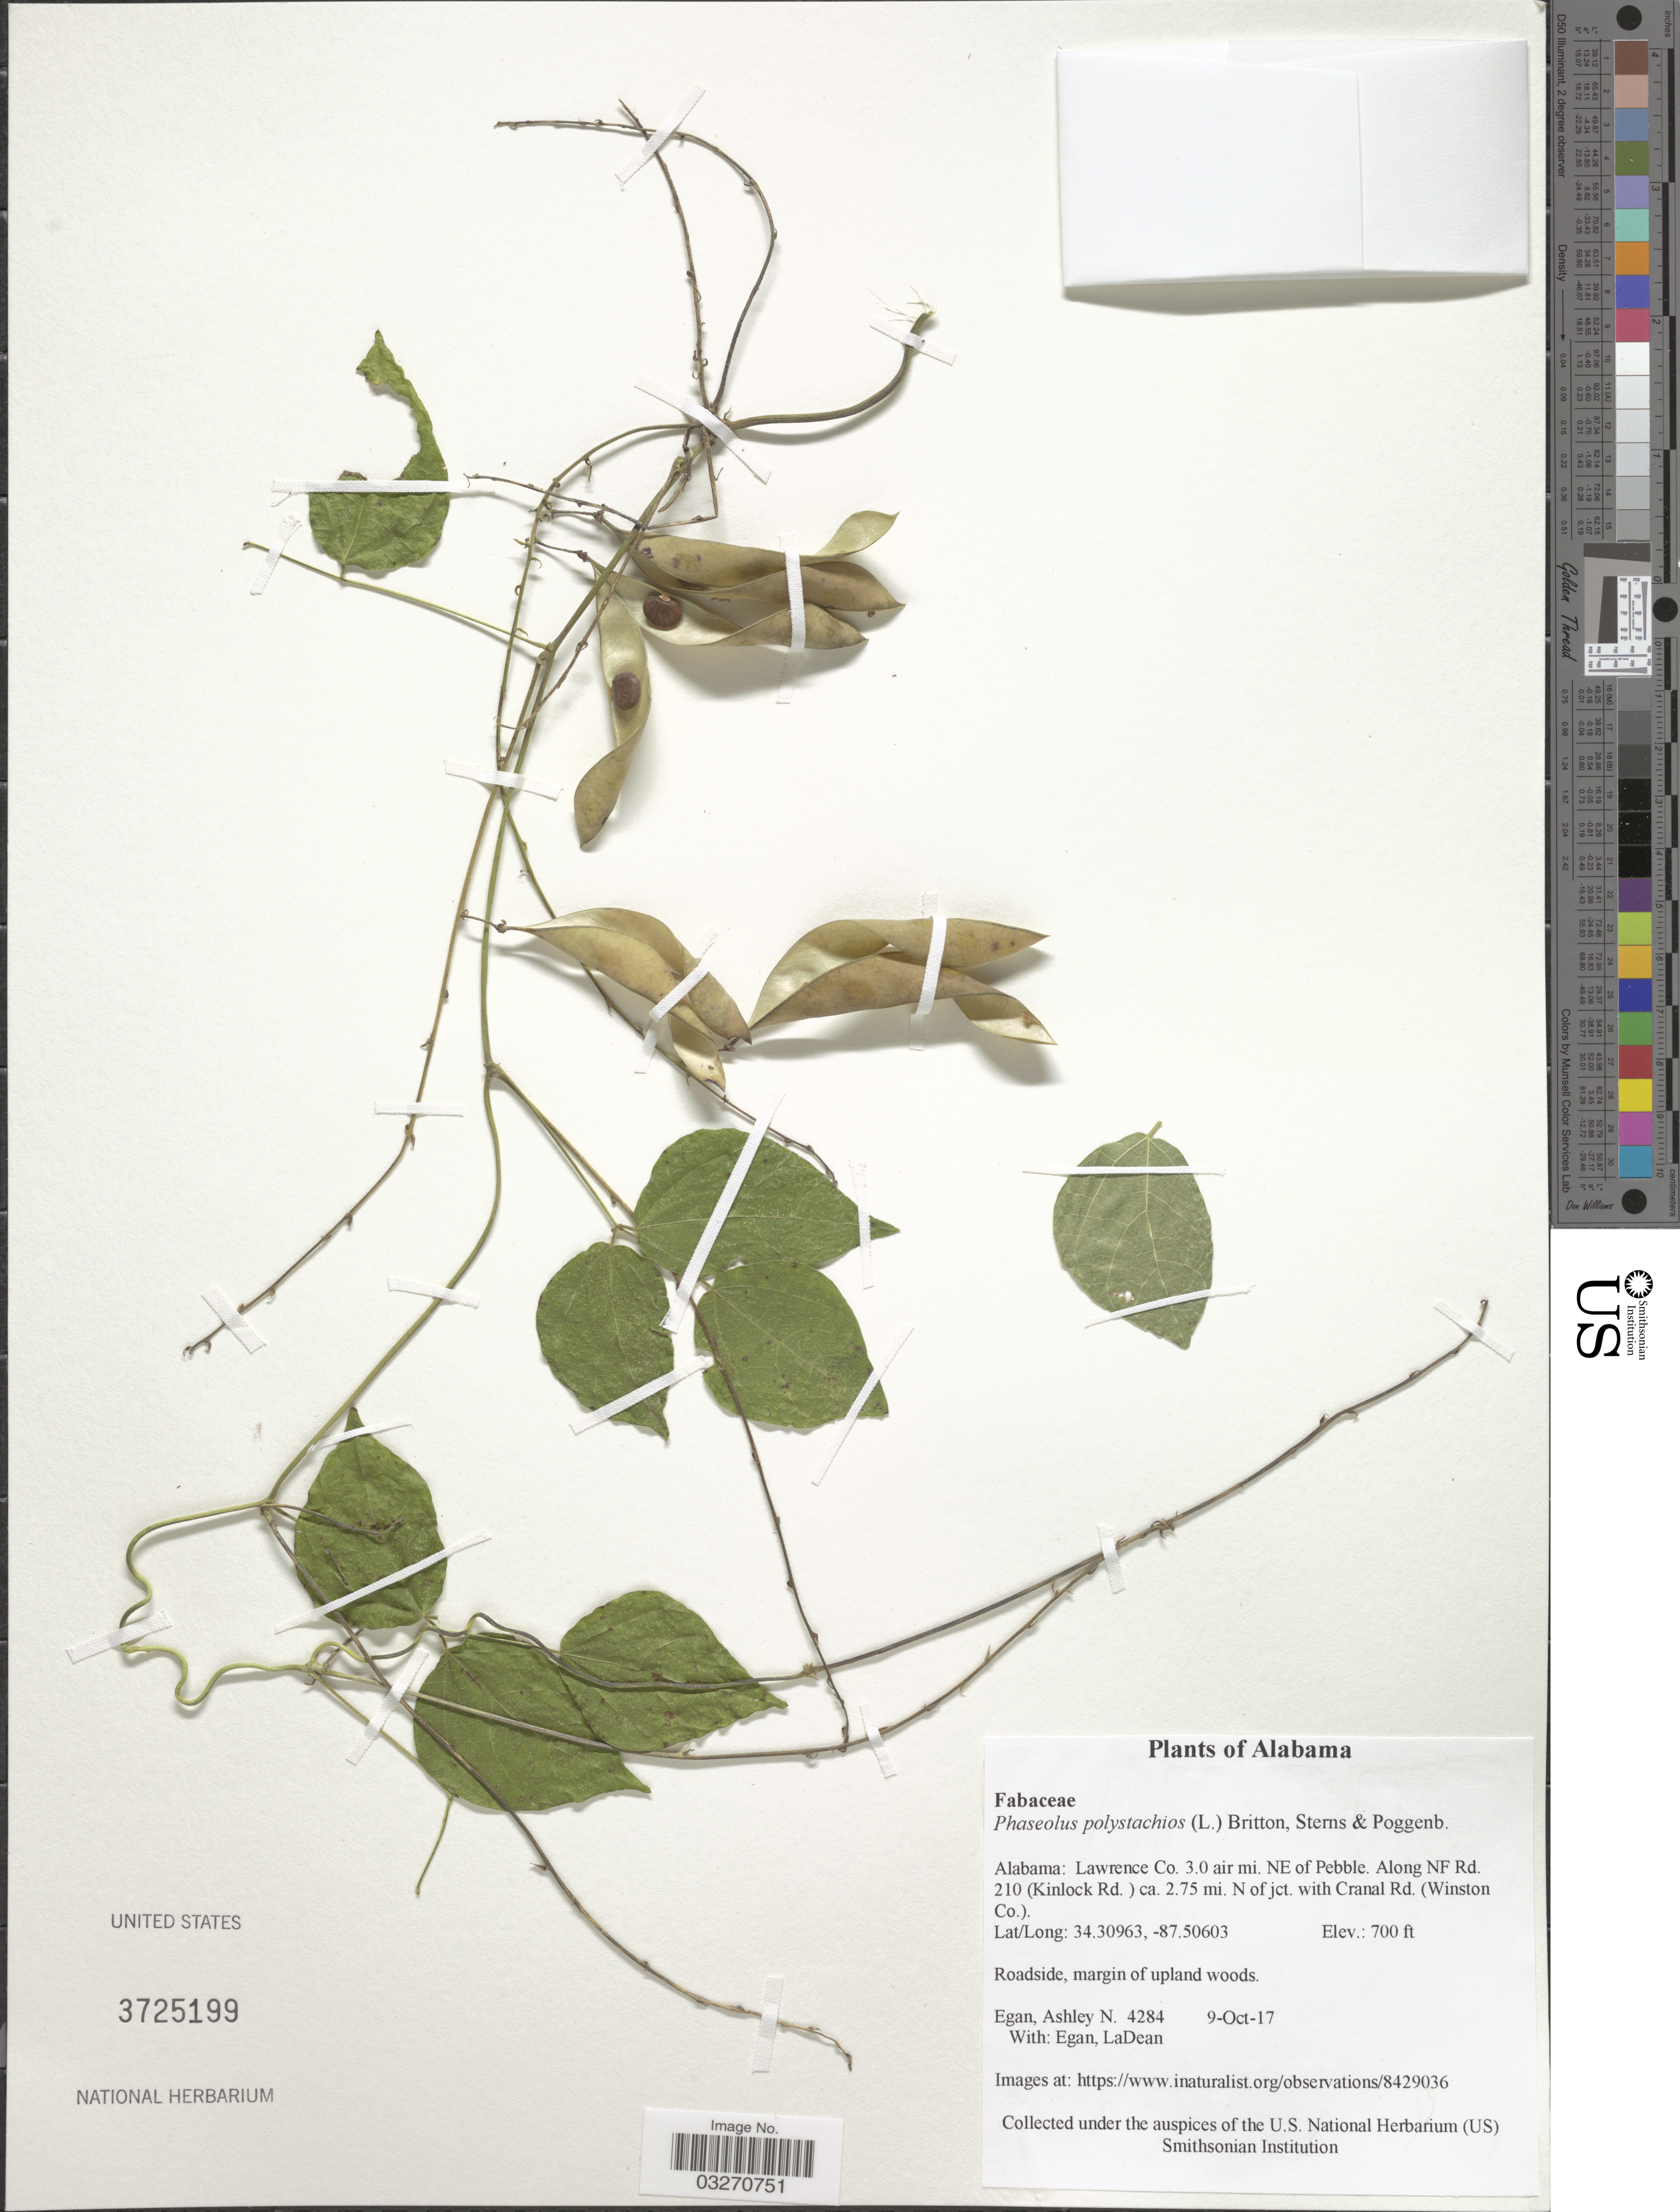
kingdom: Plantae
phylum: Tracheophyta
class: Magnoliopsida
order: Fabales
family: Fabaceae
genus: Phaseolus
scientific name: Phaseolus polystachios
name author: (L.) Britton, Stearns & Poggenb.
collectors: A. N. Egan & L. Egan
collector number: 4284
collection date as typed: Transcribed d/m/y: 9/10/17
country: United States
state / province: Alabama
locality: Lawrence Co. 3.0 air mi. NE of Pebble. Along NF Rd. 210 (Kinlock Rd.) ca. 2.75 mi. N of jct. with Cranal Rd. (Winston Co.).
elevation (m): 213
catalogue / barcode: US 3725199